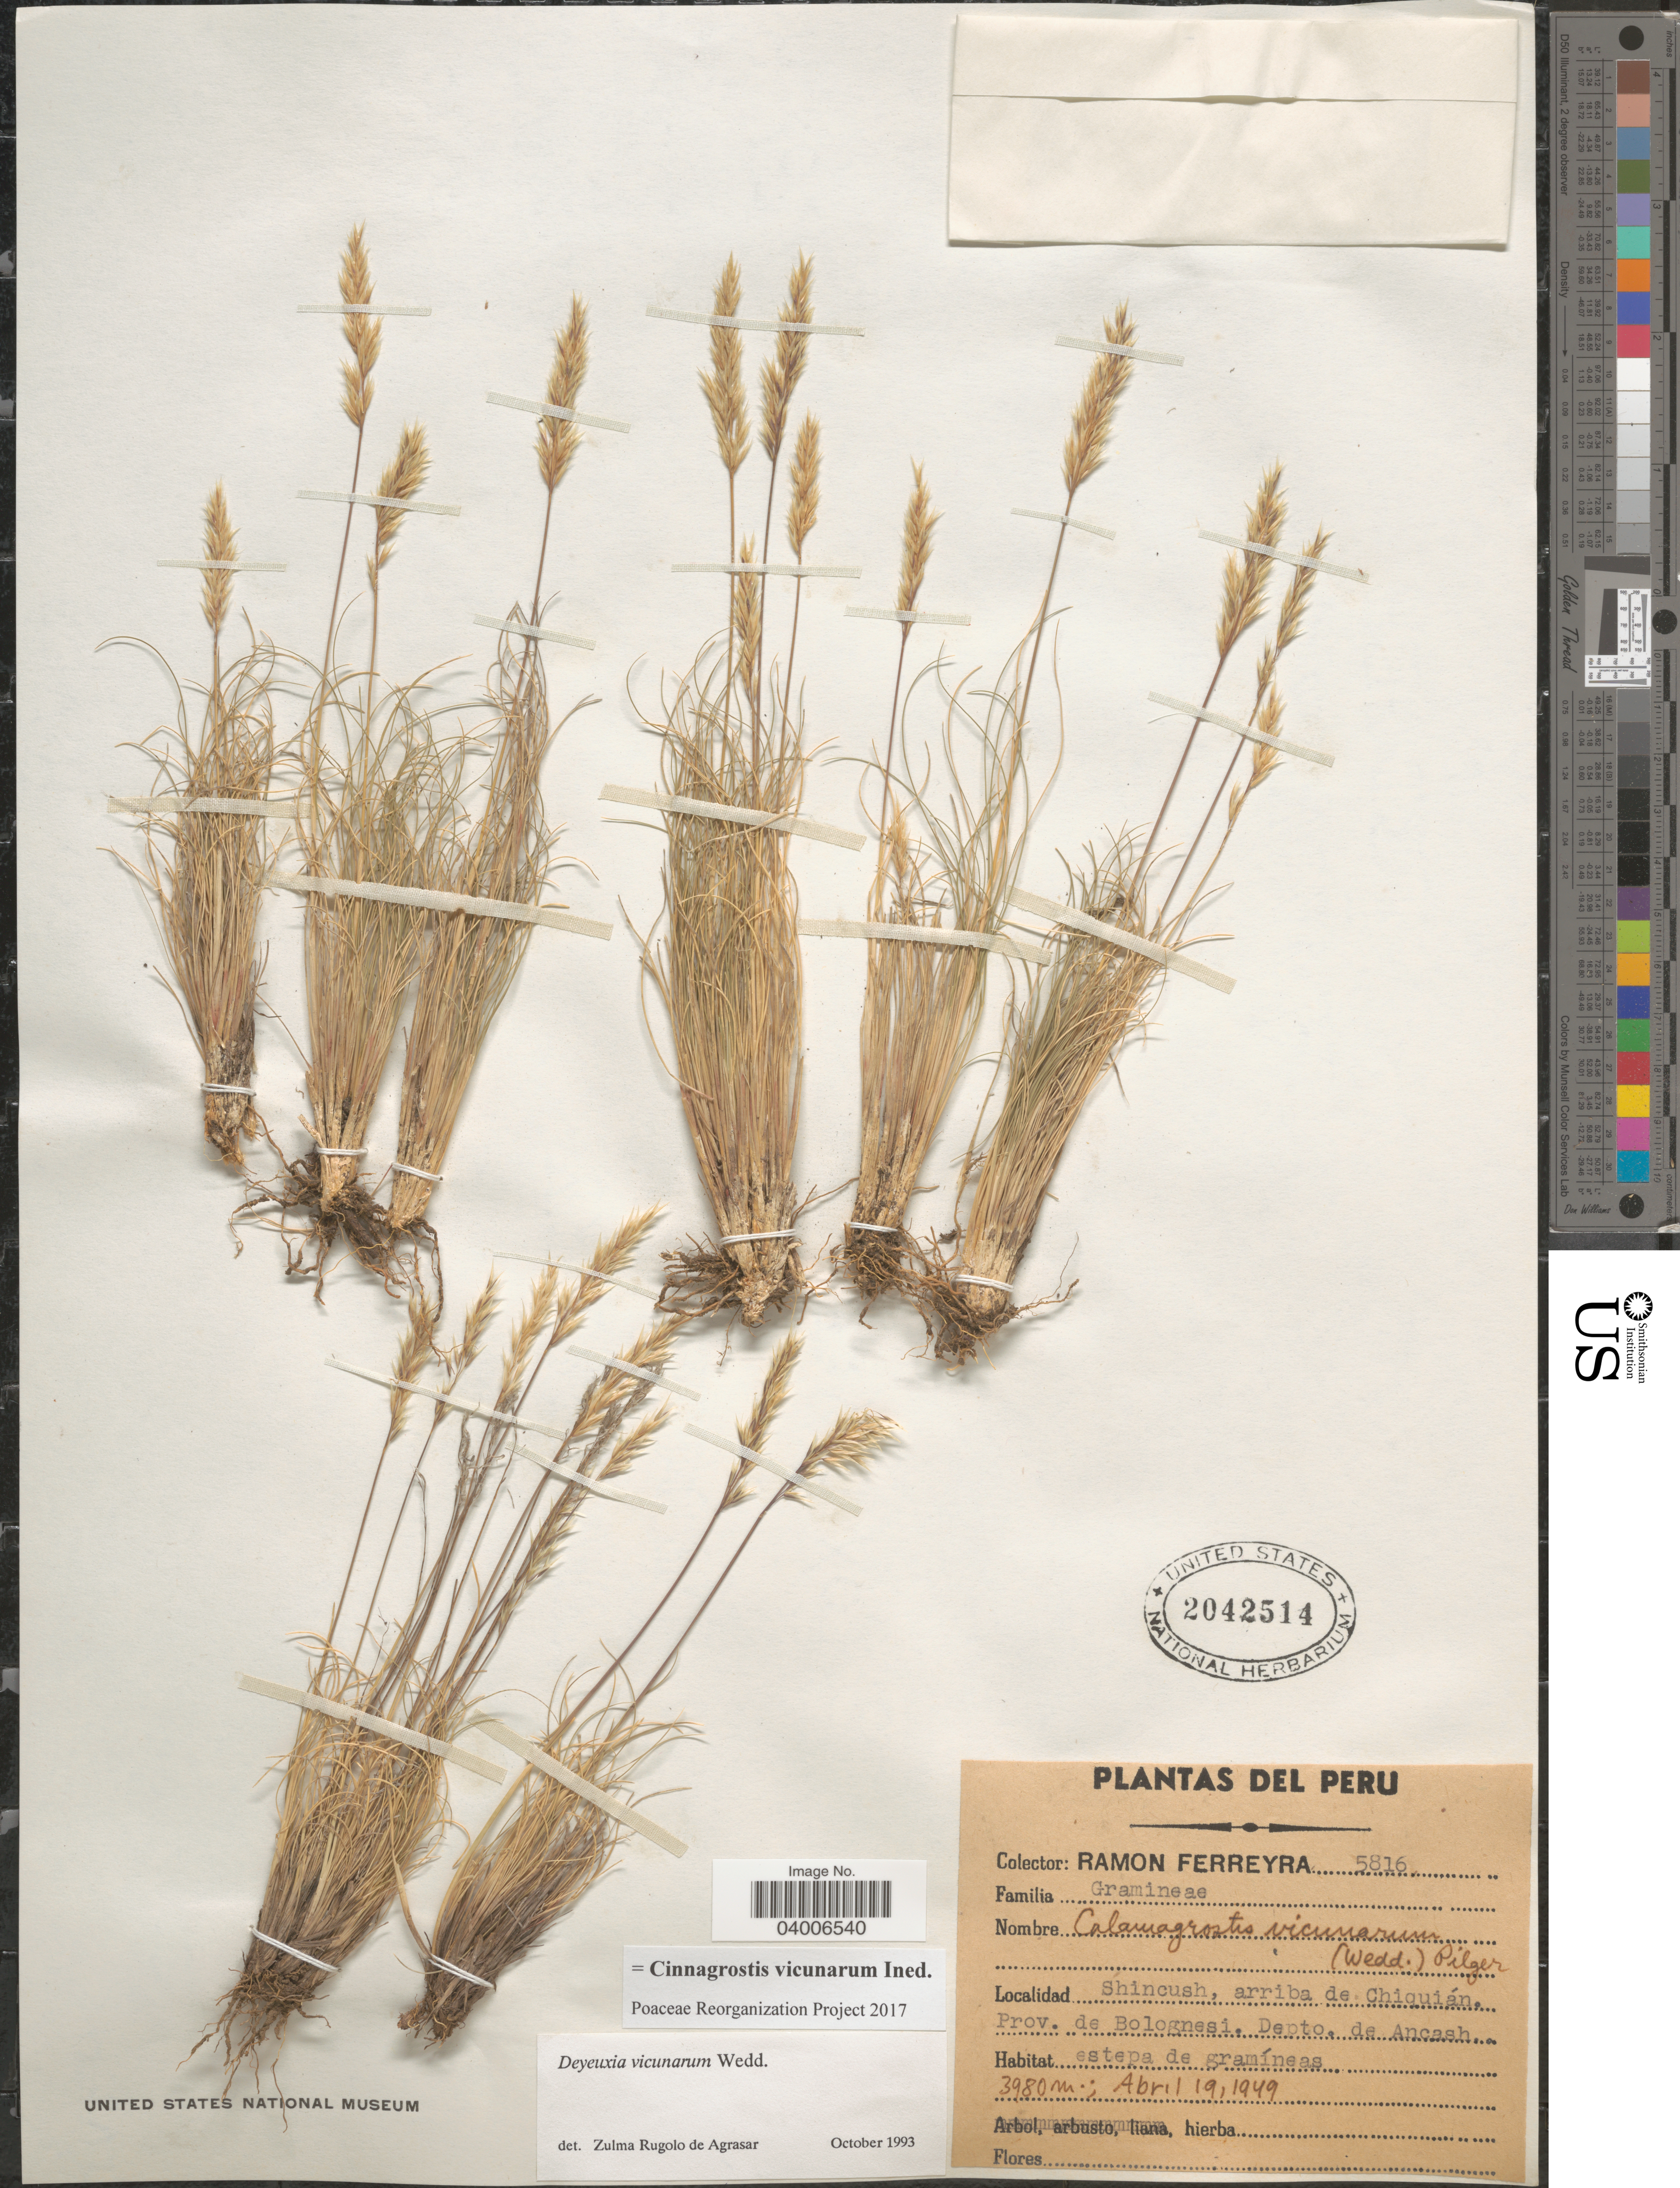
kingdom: Plantae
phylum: Tracheophyta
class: Liliopsida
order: Poales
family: Poaceae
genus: Cinnagrostis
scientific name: Cinnagrostis vicunarum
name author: (Wedd.) P.M. Peterson et al.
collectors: R. A. Ferreyra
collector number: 5816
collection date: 1949-04-19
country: Peru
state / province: Ancash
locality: Shincush, arriba de Chiquián. Prov. de Bolognesi. Depto. de Ancash.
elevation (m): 3980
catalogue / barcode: US 2042514